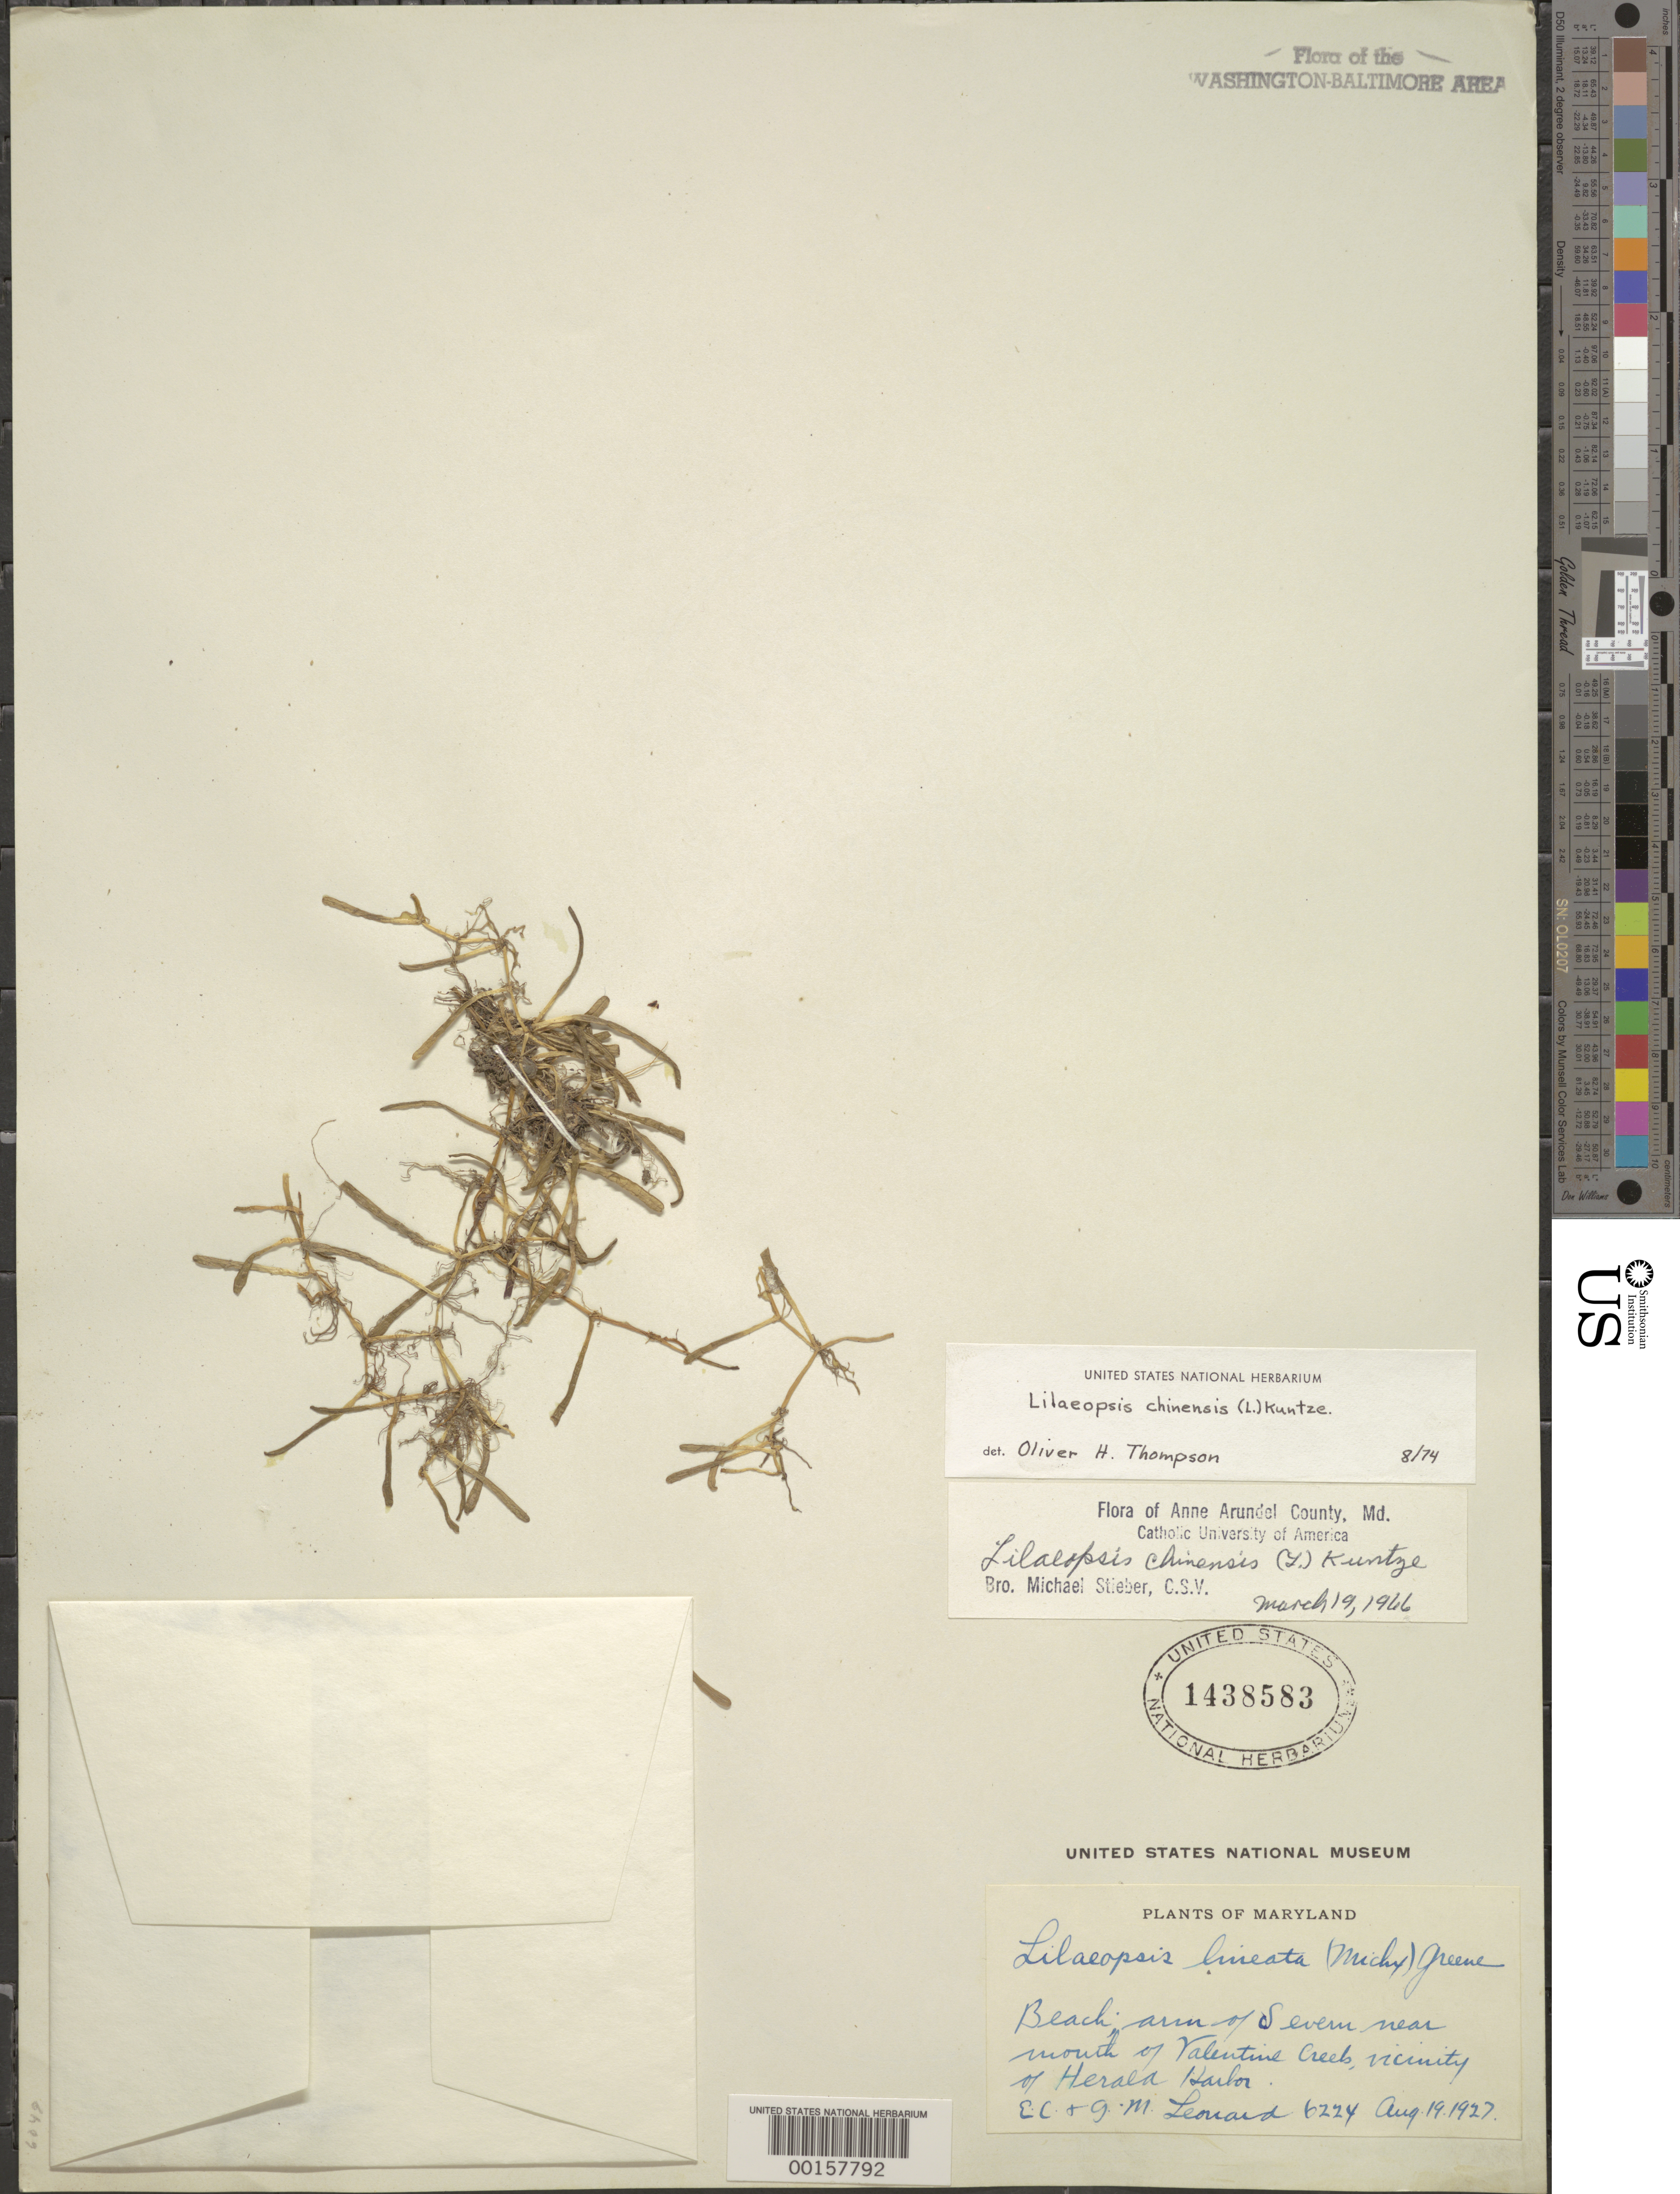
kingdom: Plantae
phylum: Tracheophyta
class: Magnoliopsida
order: Apiales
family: Apiaceae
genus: Lilaeopsis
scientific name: Lilaeopsis chinensis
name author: (L.) Kuntze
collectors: E. C. Leonard & G. M. Leonard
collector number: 6224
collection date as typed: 19 Aug 1927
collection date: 1927-08-19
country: United States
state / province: Maryland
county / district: Anne Arundel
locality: Severn near mouth of Valentine Creek, Herald Harbor vicinity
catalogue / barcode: US 1438583